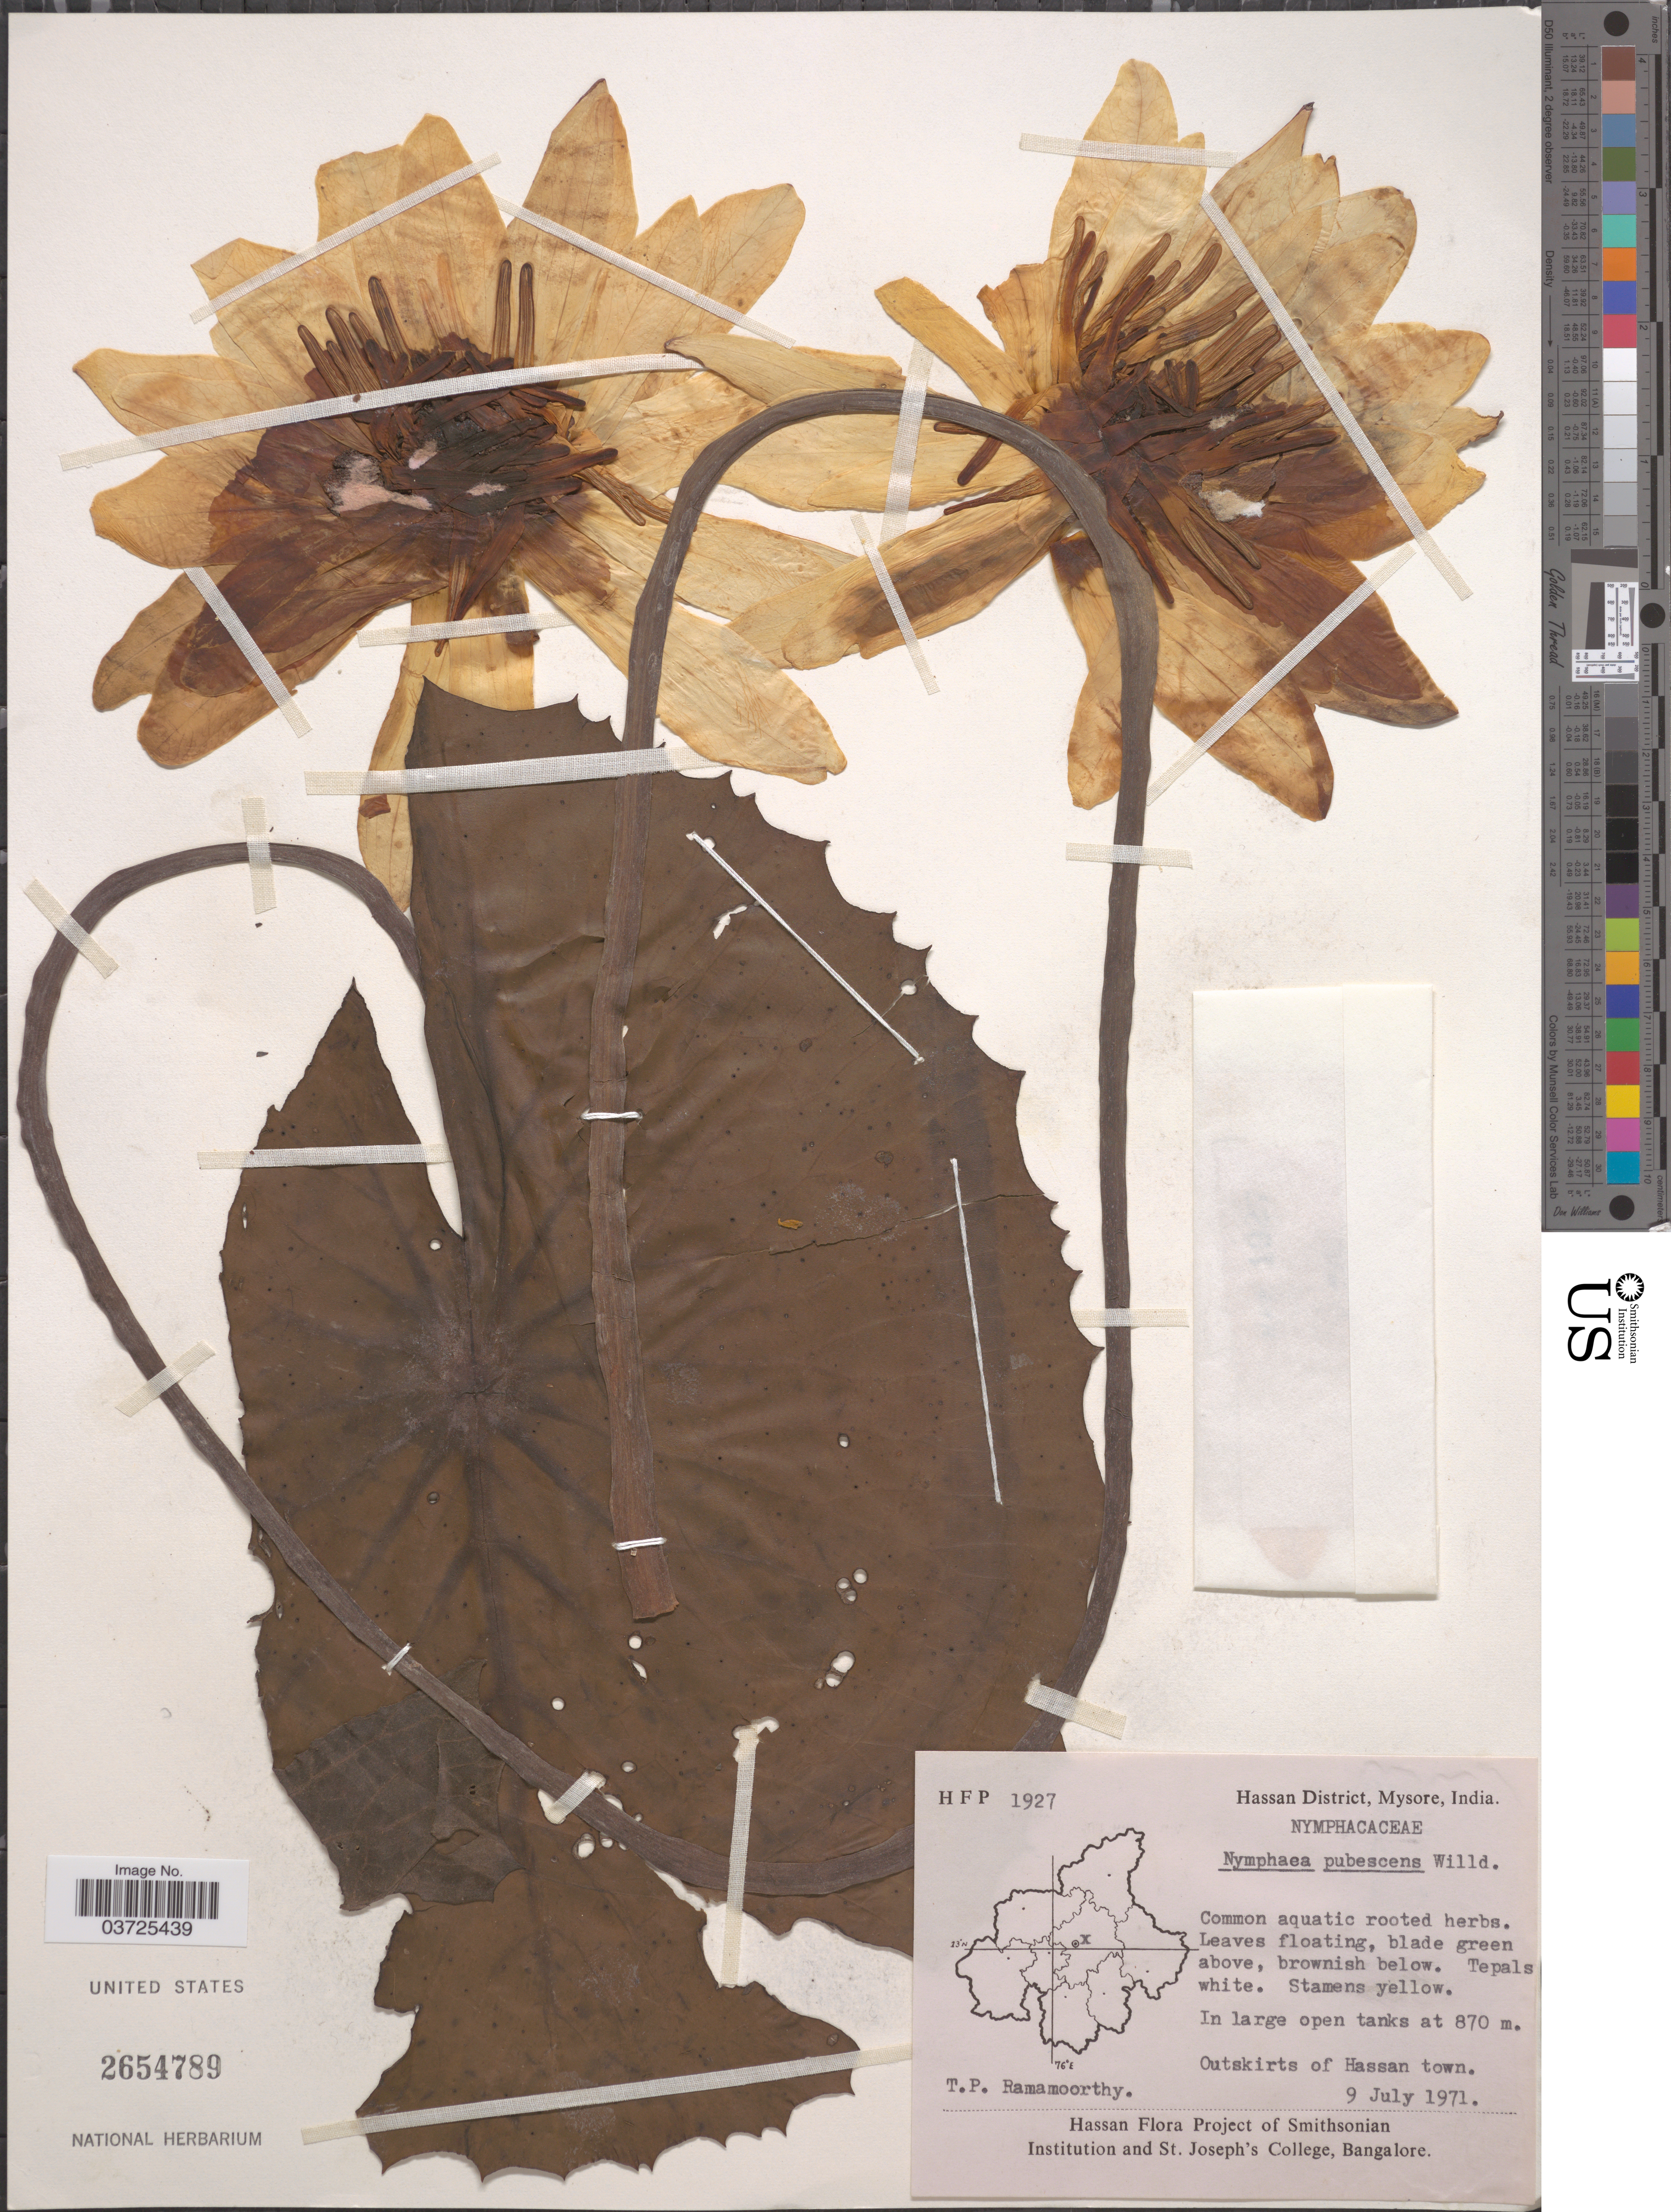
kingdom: Plantae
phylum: Tracheophyta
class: Magnoliopsida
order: Nymphaeales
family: Nymphaeaceae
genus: Nymphaea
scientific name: Nymphaea pubescens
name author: Willd.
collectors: T. P. Ramamoorthy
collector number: HFP 1927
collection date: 1971-07-09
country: India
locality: Hassan District, Mysore. Outskirts of Hassan town.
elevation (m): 870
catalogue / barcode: US 2654789